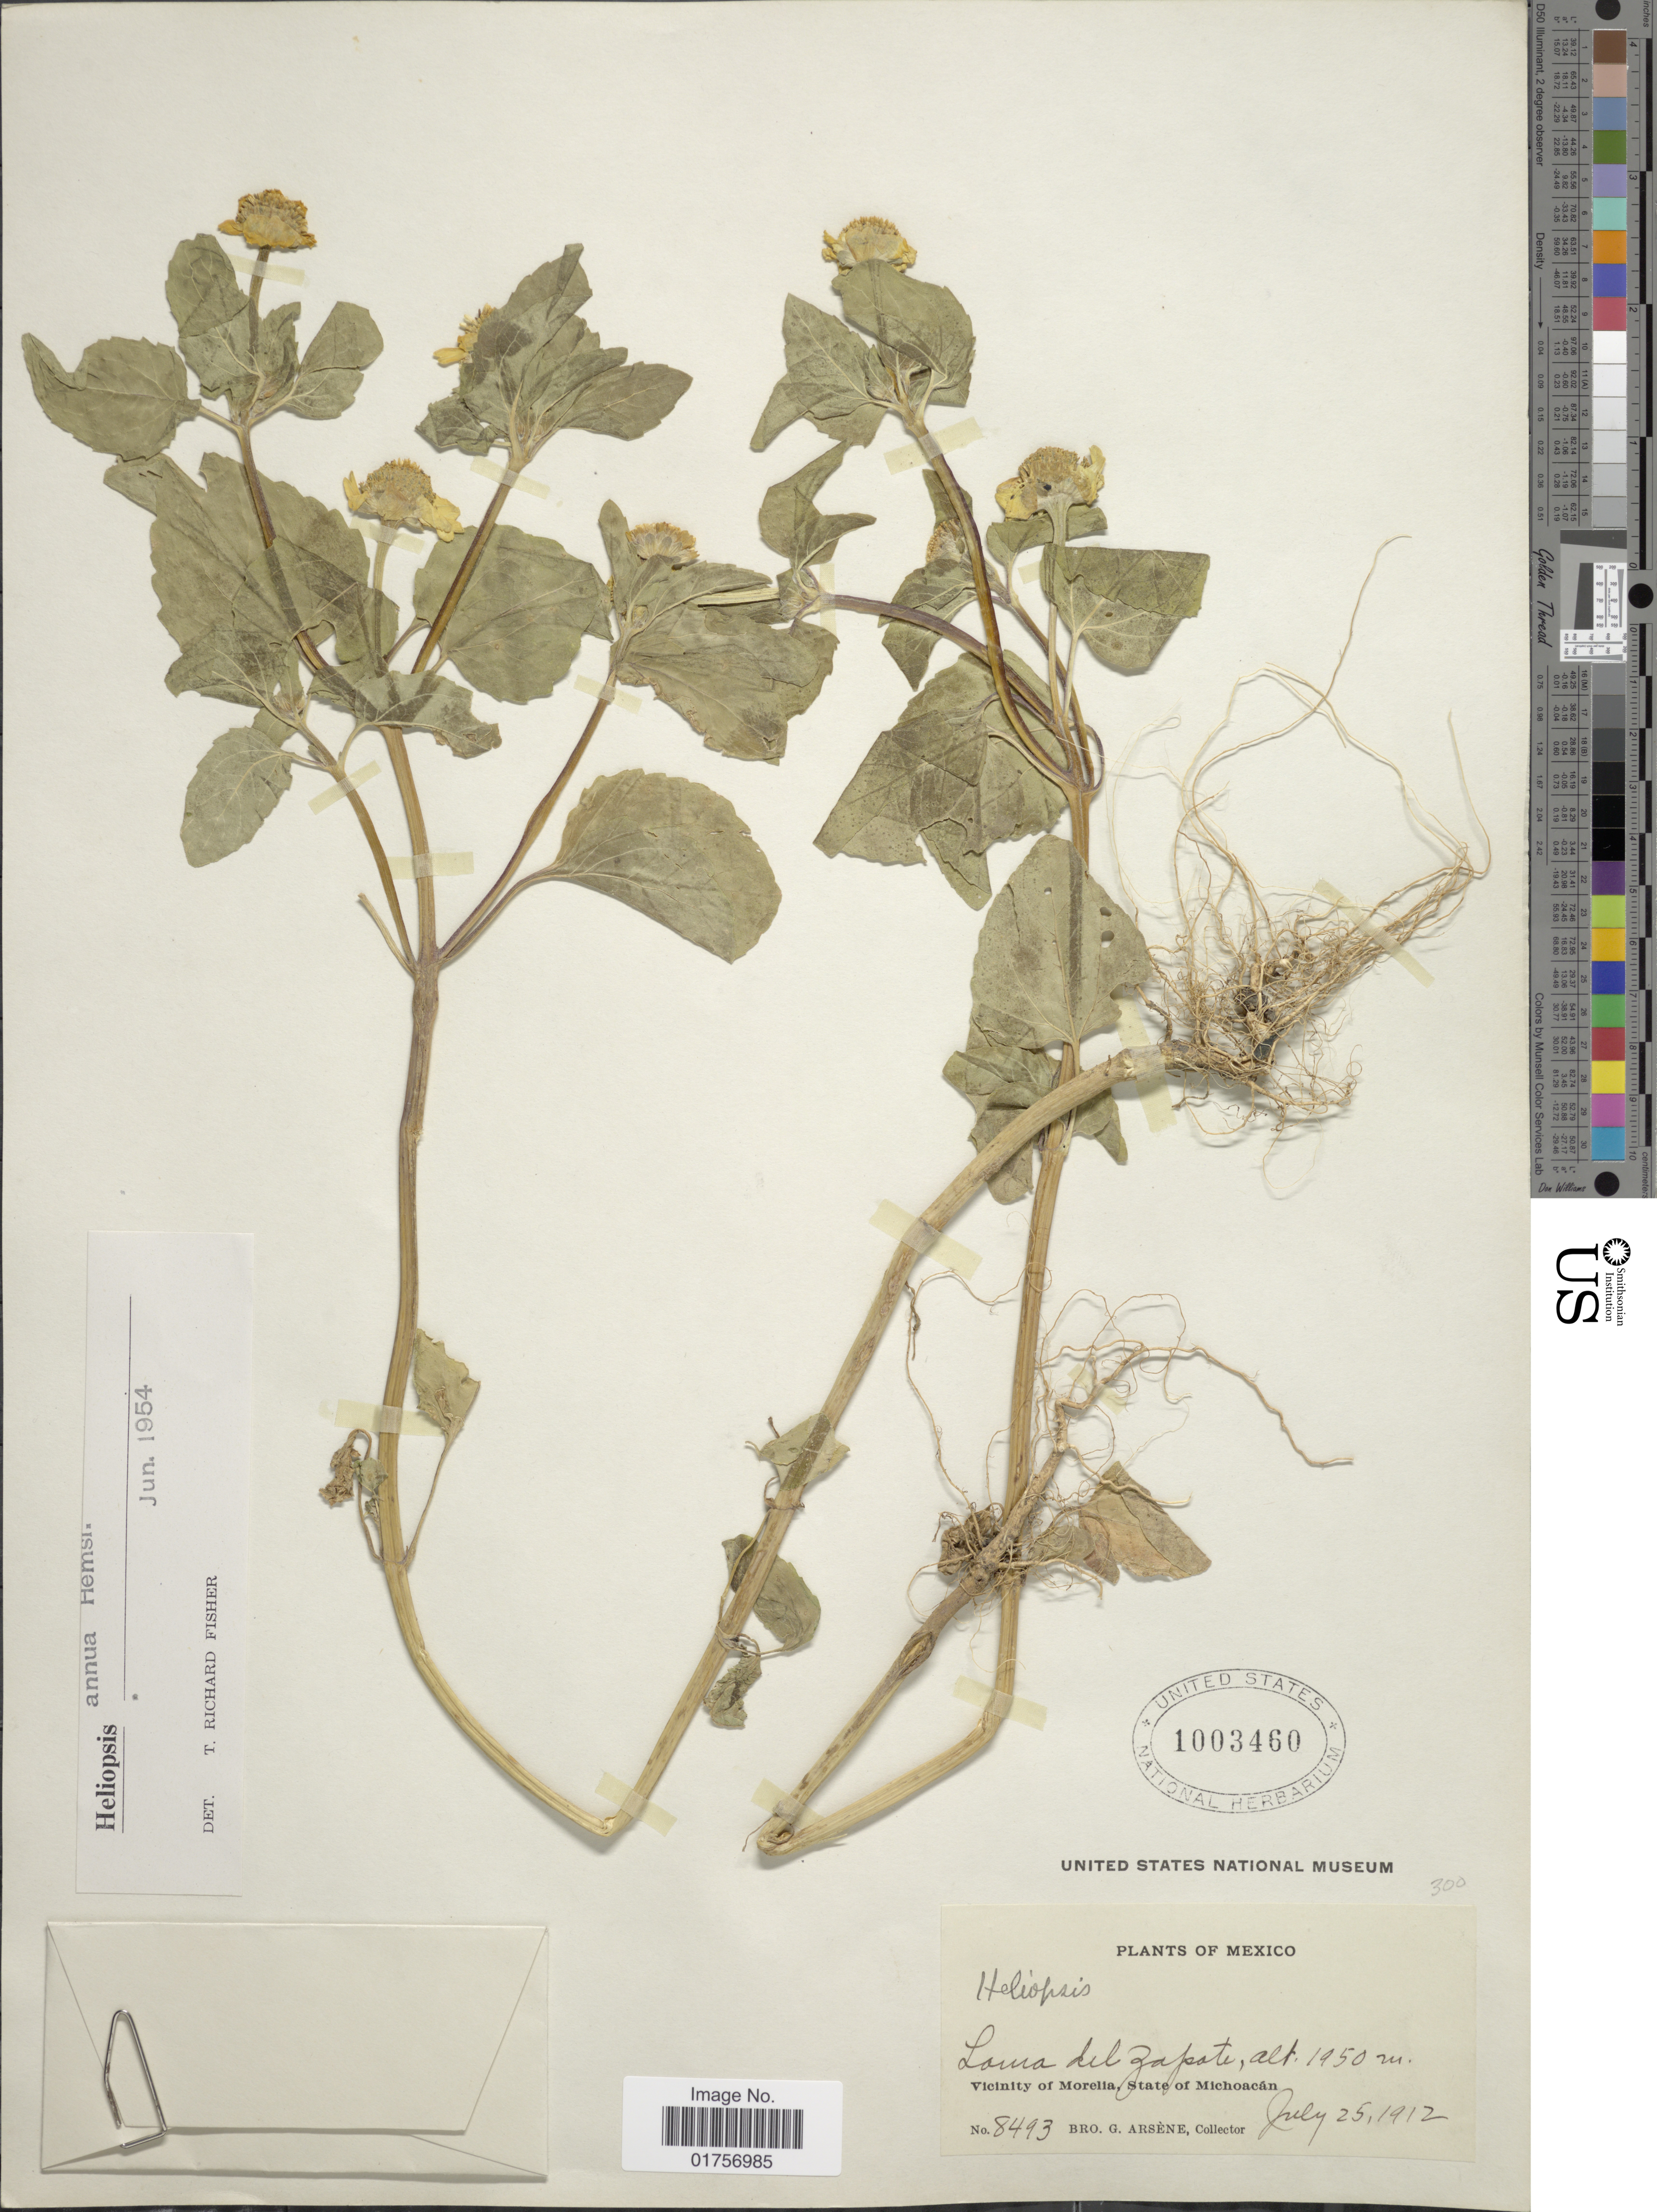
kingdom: Plantae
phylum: Tracheophyta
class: Magnoliopsida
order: Asterales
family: Asteraceae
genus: Heliopsis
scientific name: Heliopsis annua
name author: Hemsl.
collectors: Bro. G. Arsène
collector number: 8493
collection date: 1912-07-25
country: Mexico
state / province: Michoacán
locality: Loma del Zapate. Vicinity of Morelia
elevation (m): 1950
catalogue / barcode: US 1003460